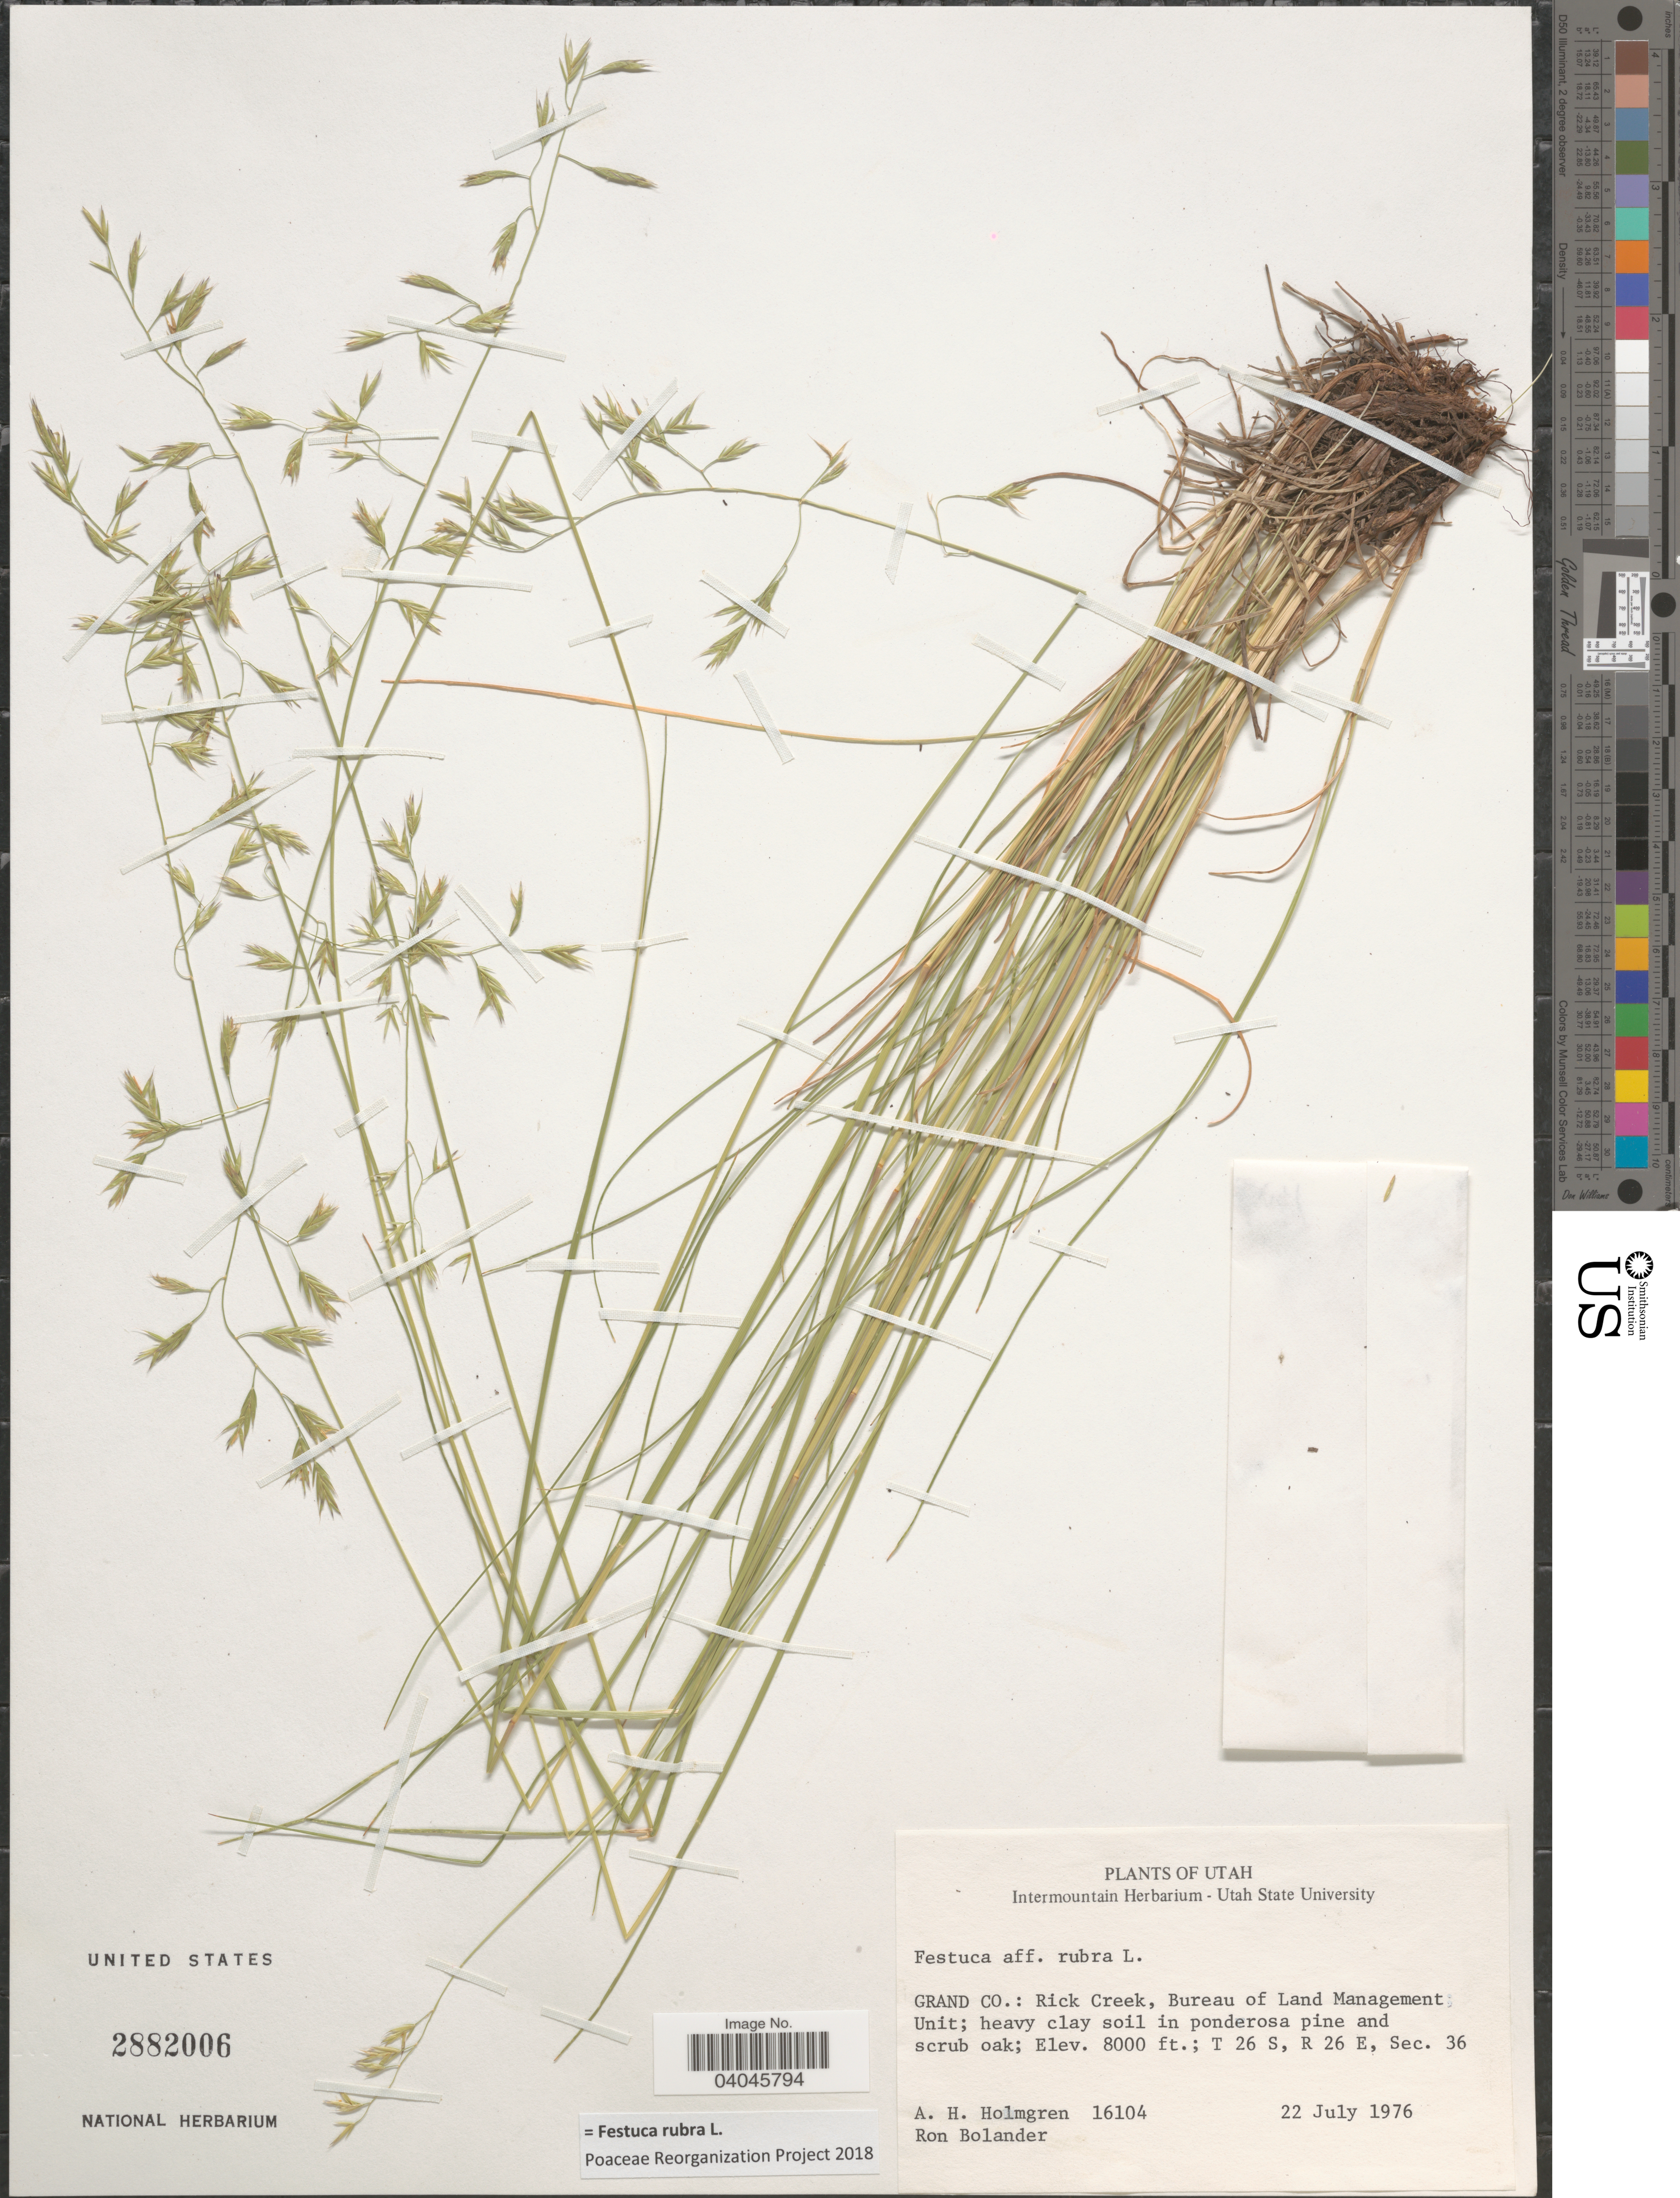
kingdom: Plantae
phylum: Tracheophyta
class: Liliopsida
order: Poales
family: Poaceae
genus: Festuca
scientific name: Festuca rubra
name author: L.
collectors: A. H. Holmgren & R. Bolander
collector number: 16104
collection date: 1976-07-22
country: United States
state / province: Utah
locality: Grand Co.: Rick Creek, Bureau of Land Management Unit; T 26 S, R 26 E, Sec. 36.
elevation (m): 2438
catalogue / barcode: US 2882006